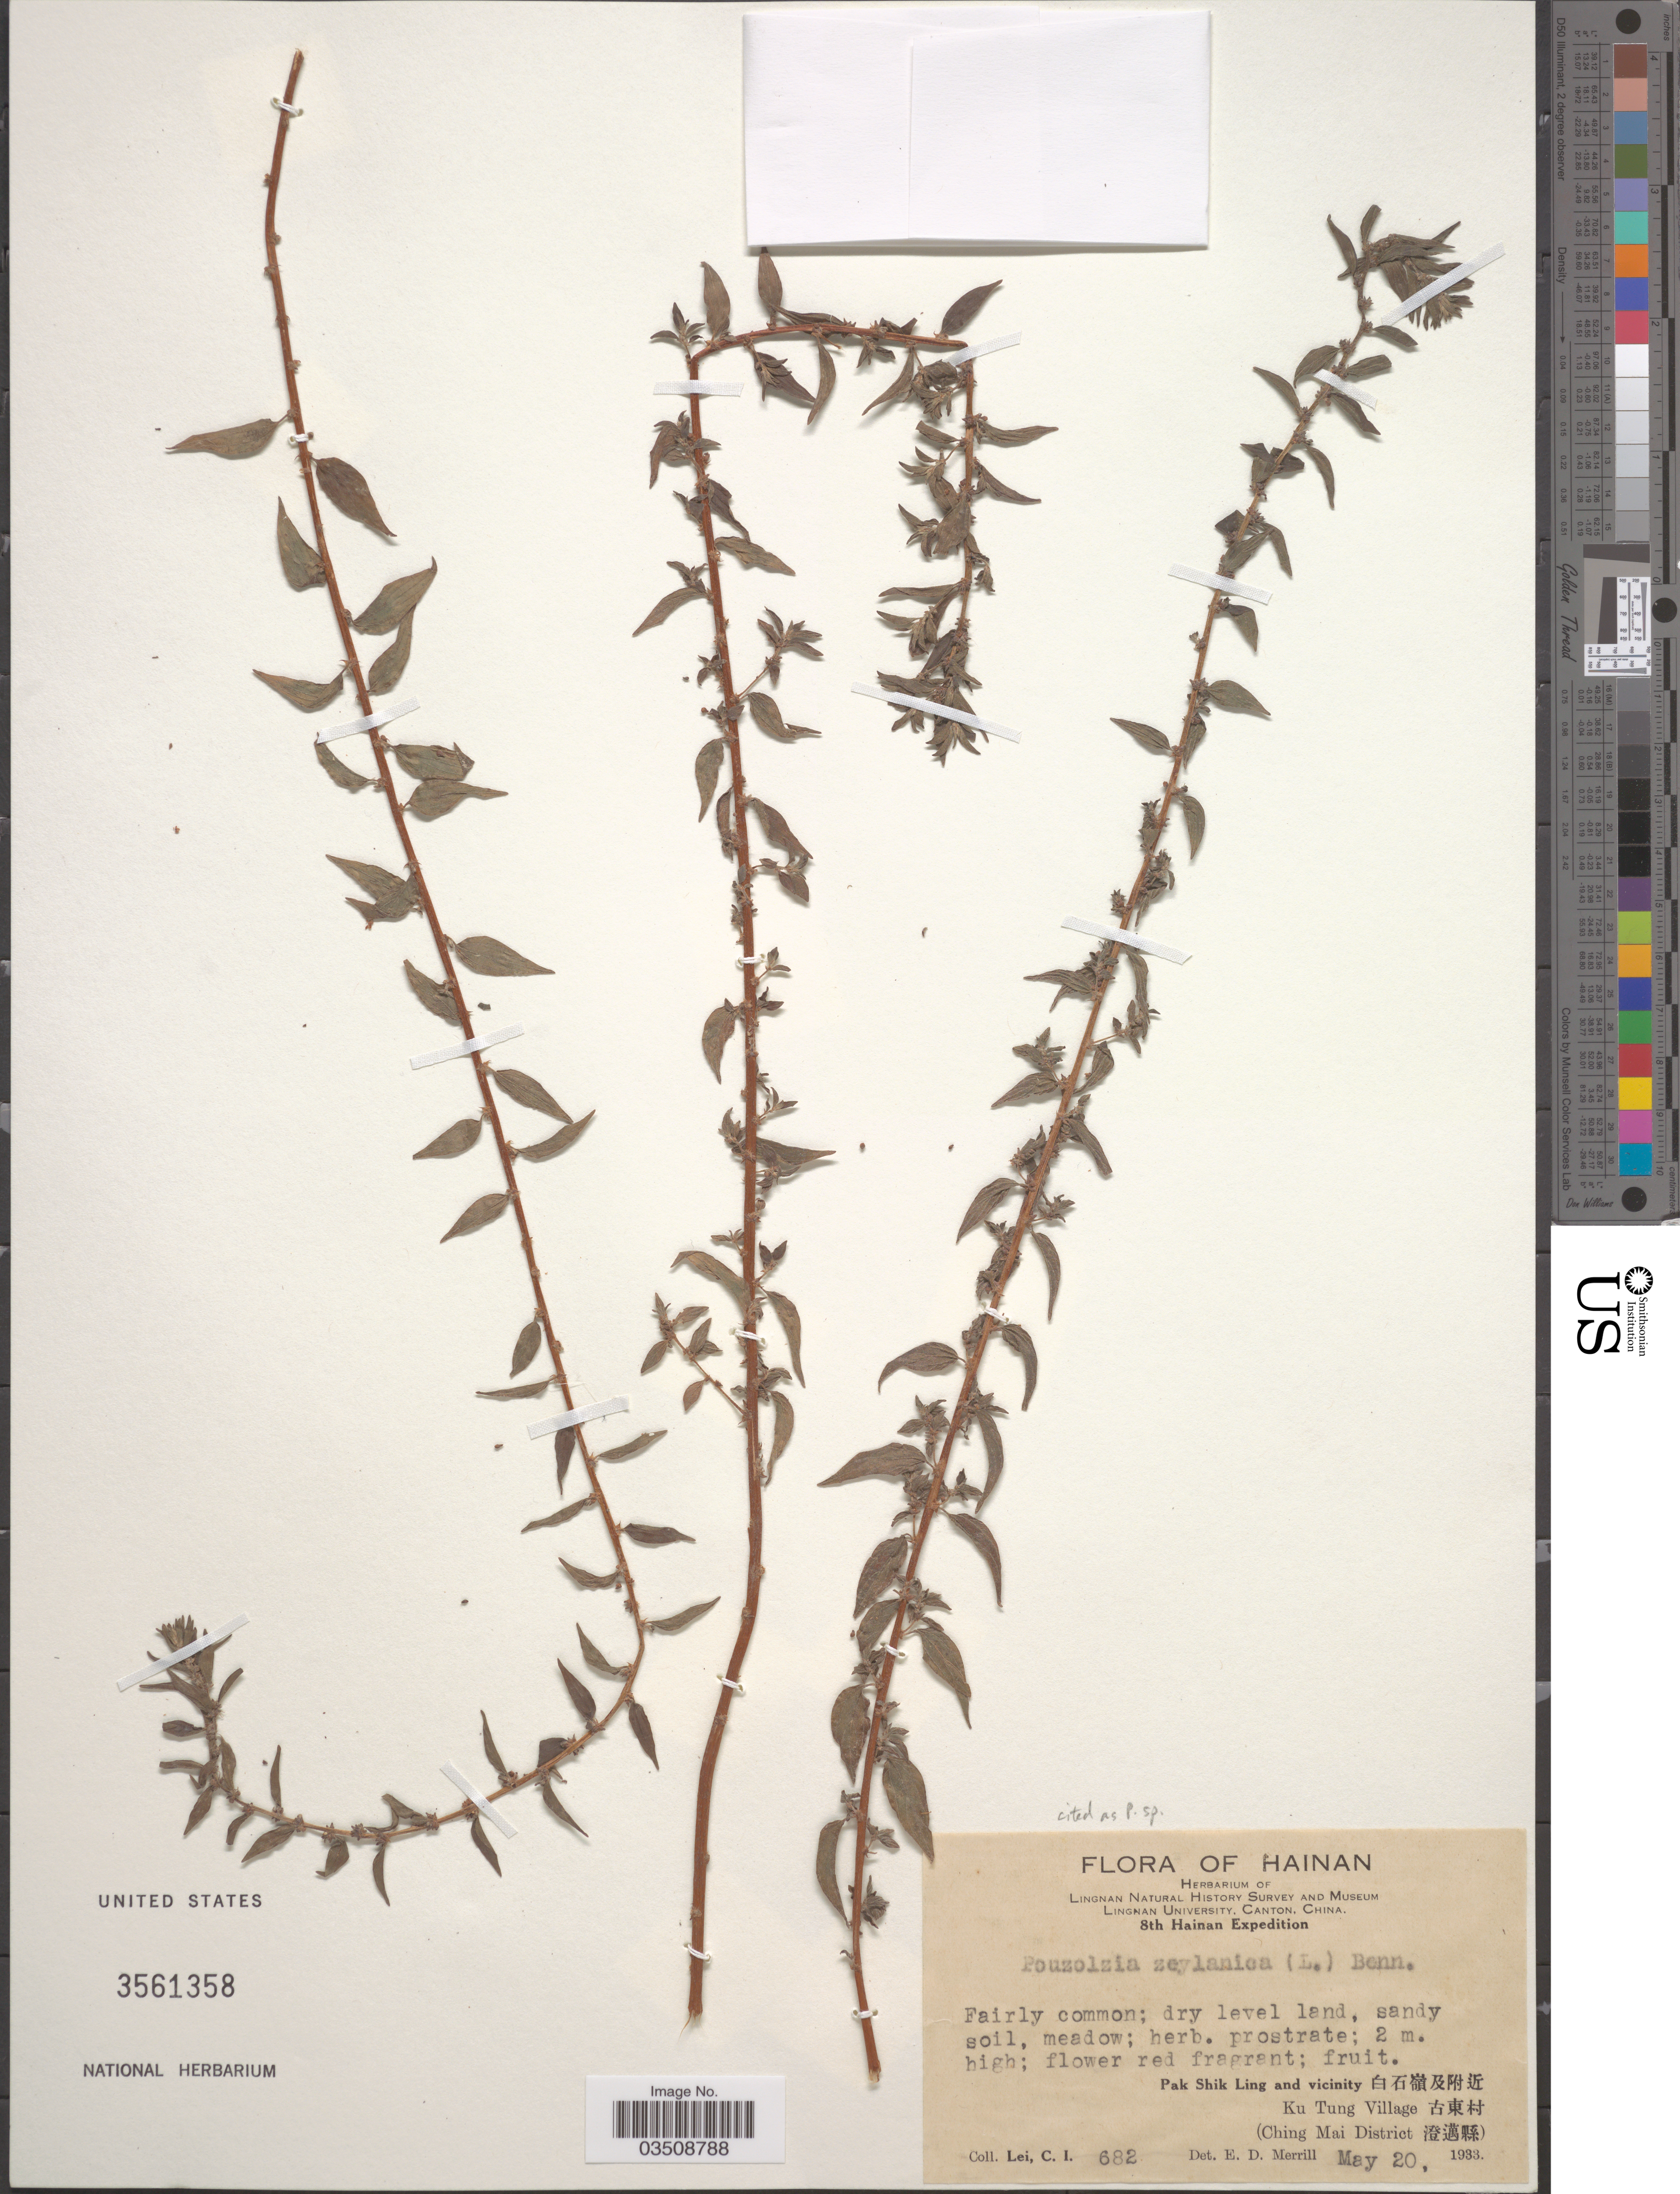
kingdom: Plantae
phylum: Tracheophyta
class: Magnoliopsida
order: Rosales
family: Urticaceae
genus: Pouzolzia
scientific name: Pouzolzia zeylanica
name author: (L.) Benn.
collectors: C. I. Lei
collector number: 682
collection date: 1933-05-20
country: China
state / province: Hainan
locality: Pak Shik Ling and vicinity X. Ku Tung Village X. (Ching Mai District X).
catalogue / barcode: US 3561358